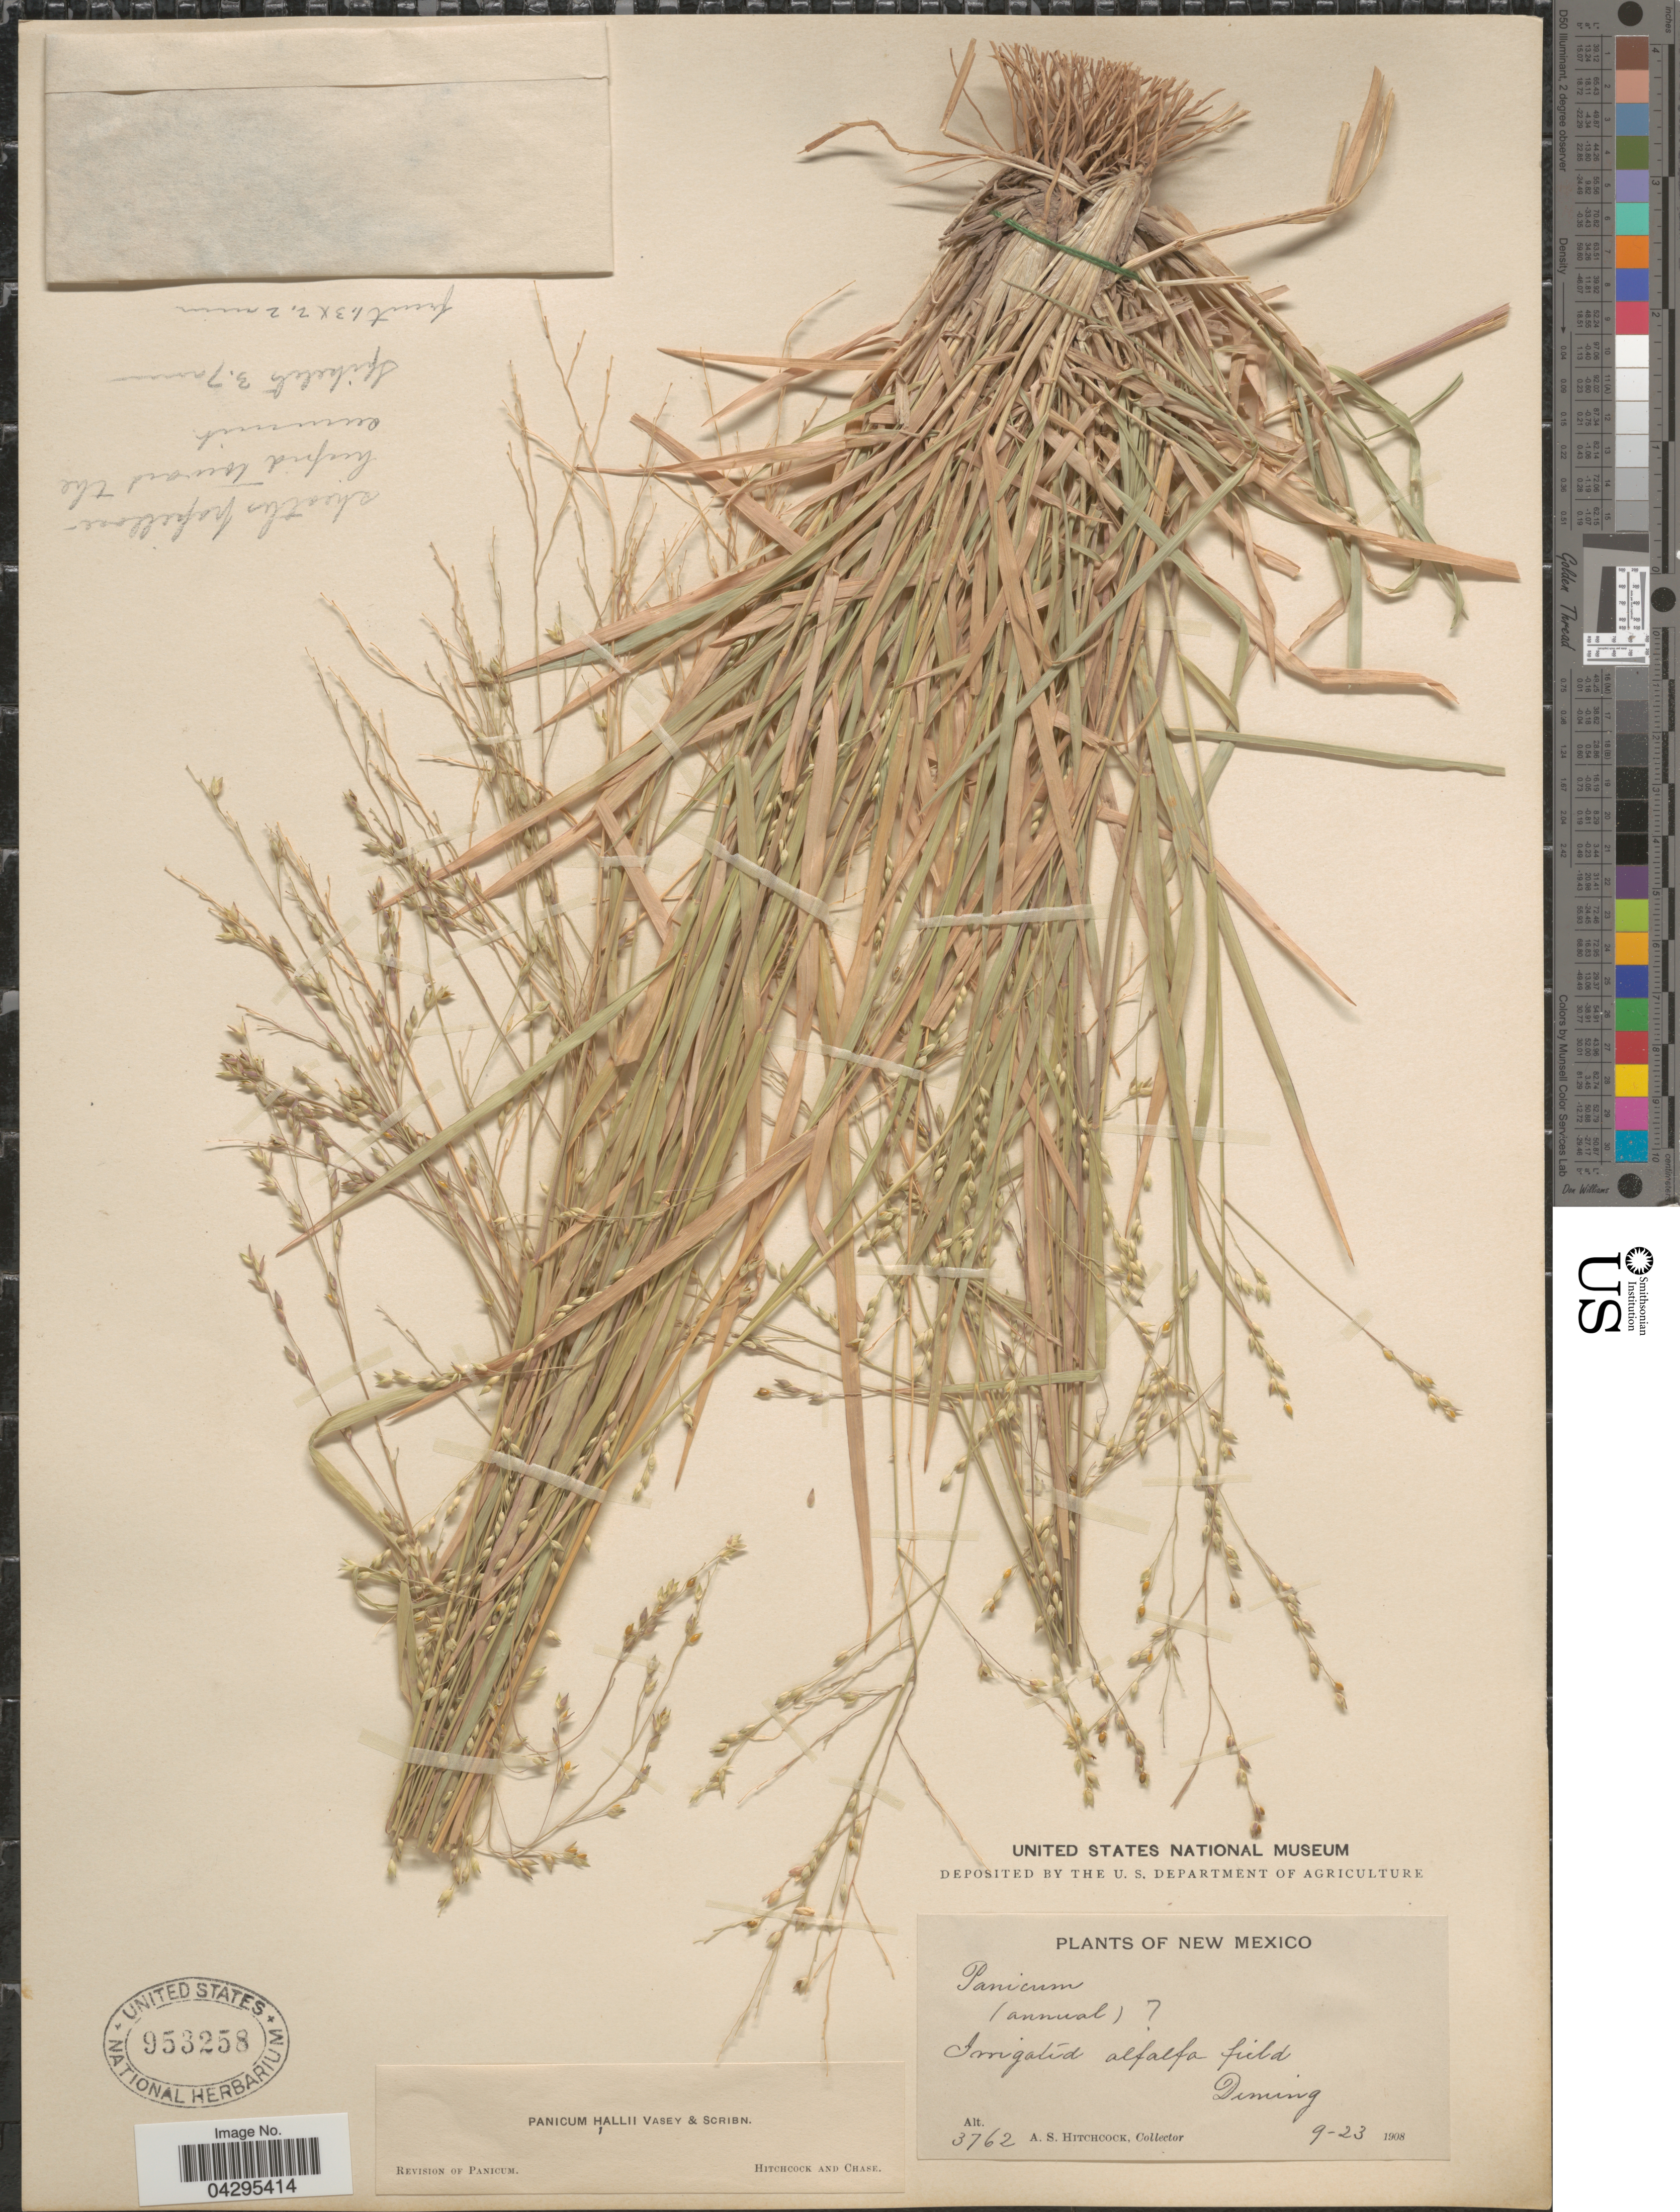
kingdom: Plantae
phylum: Tracheophyta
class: Liliopsida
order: Poales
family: Poaceae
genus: Panicum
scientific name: Panicum hallii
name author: Vasey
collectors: A. S. Hitchcock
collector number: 3762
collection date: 1908-09-23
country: United States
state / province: New Mexico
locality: Irrigated alfalfa field. Diming.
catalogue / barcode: US 953258